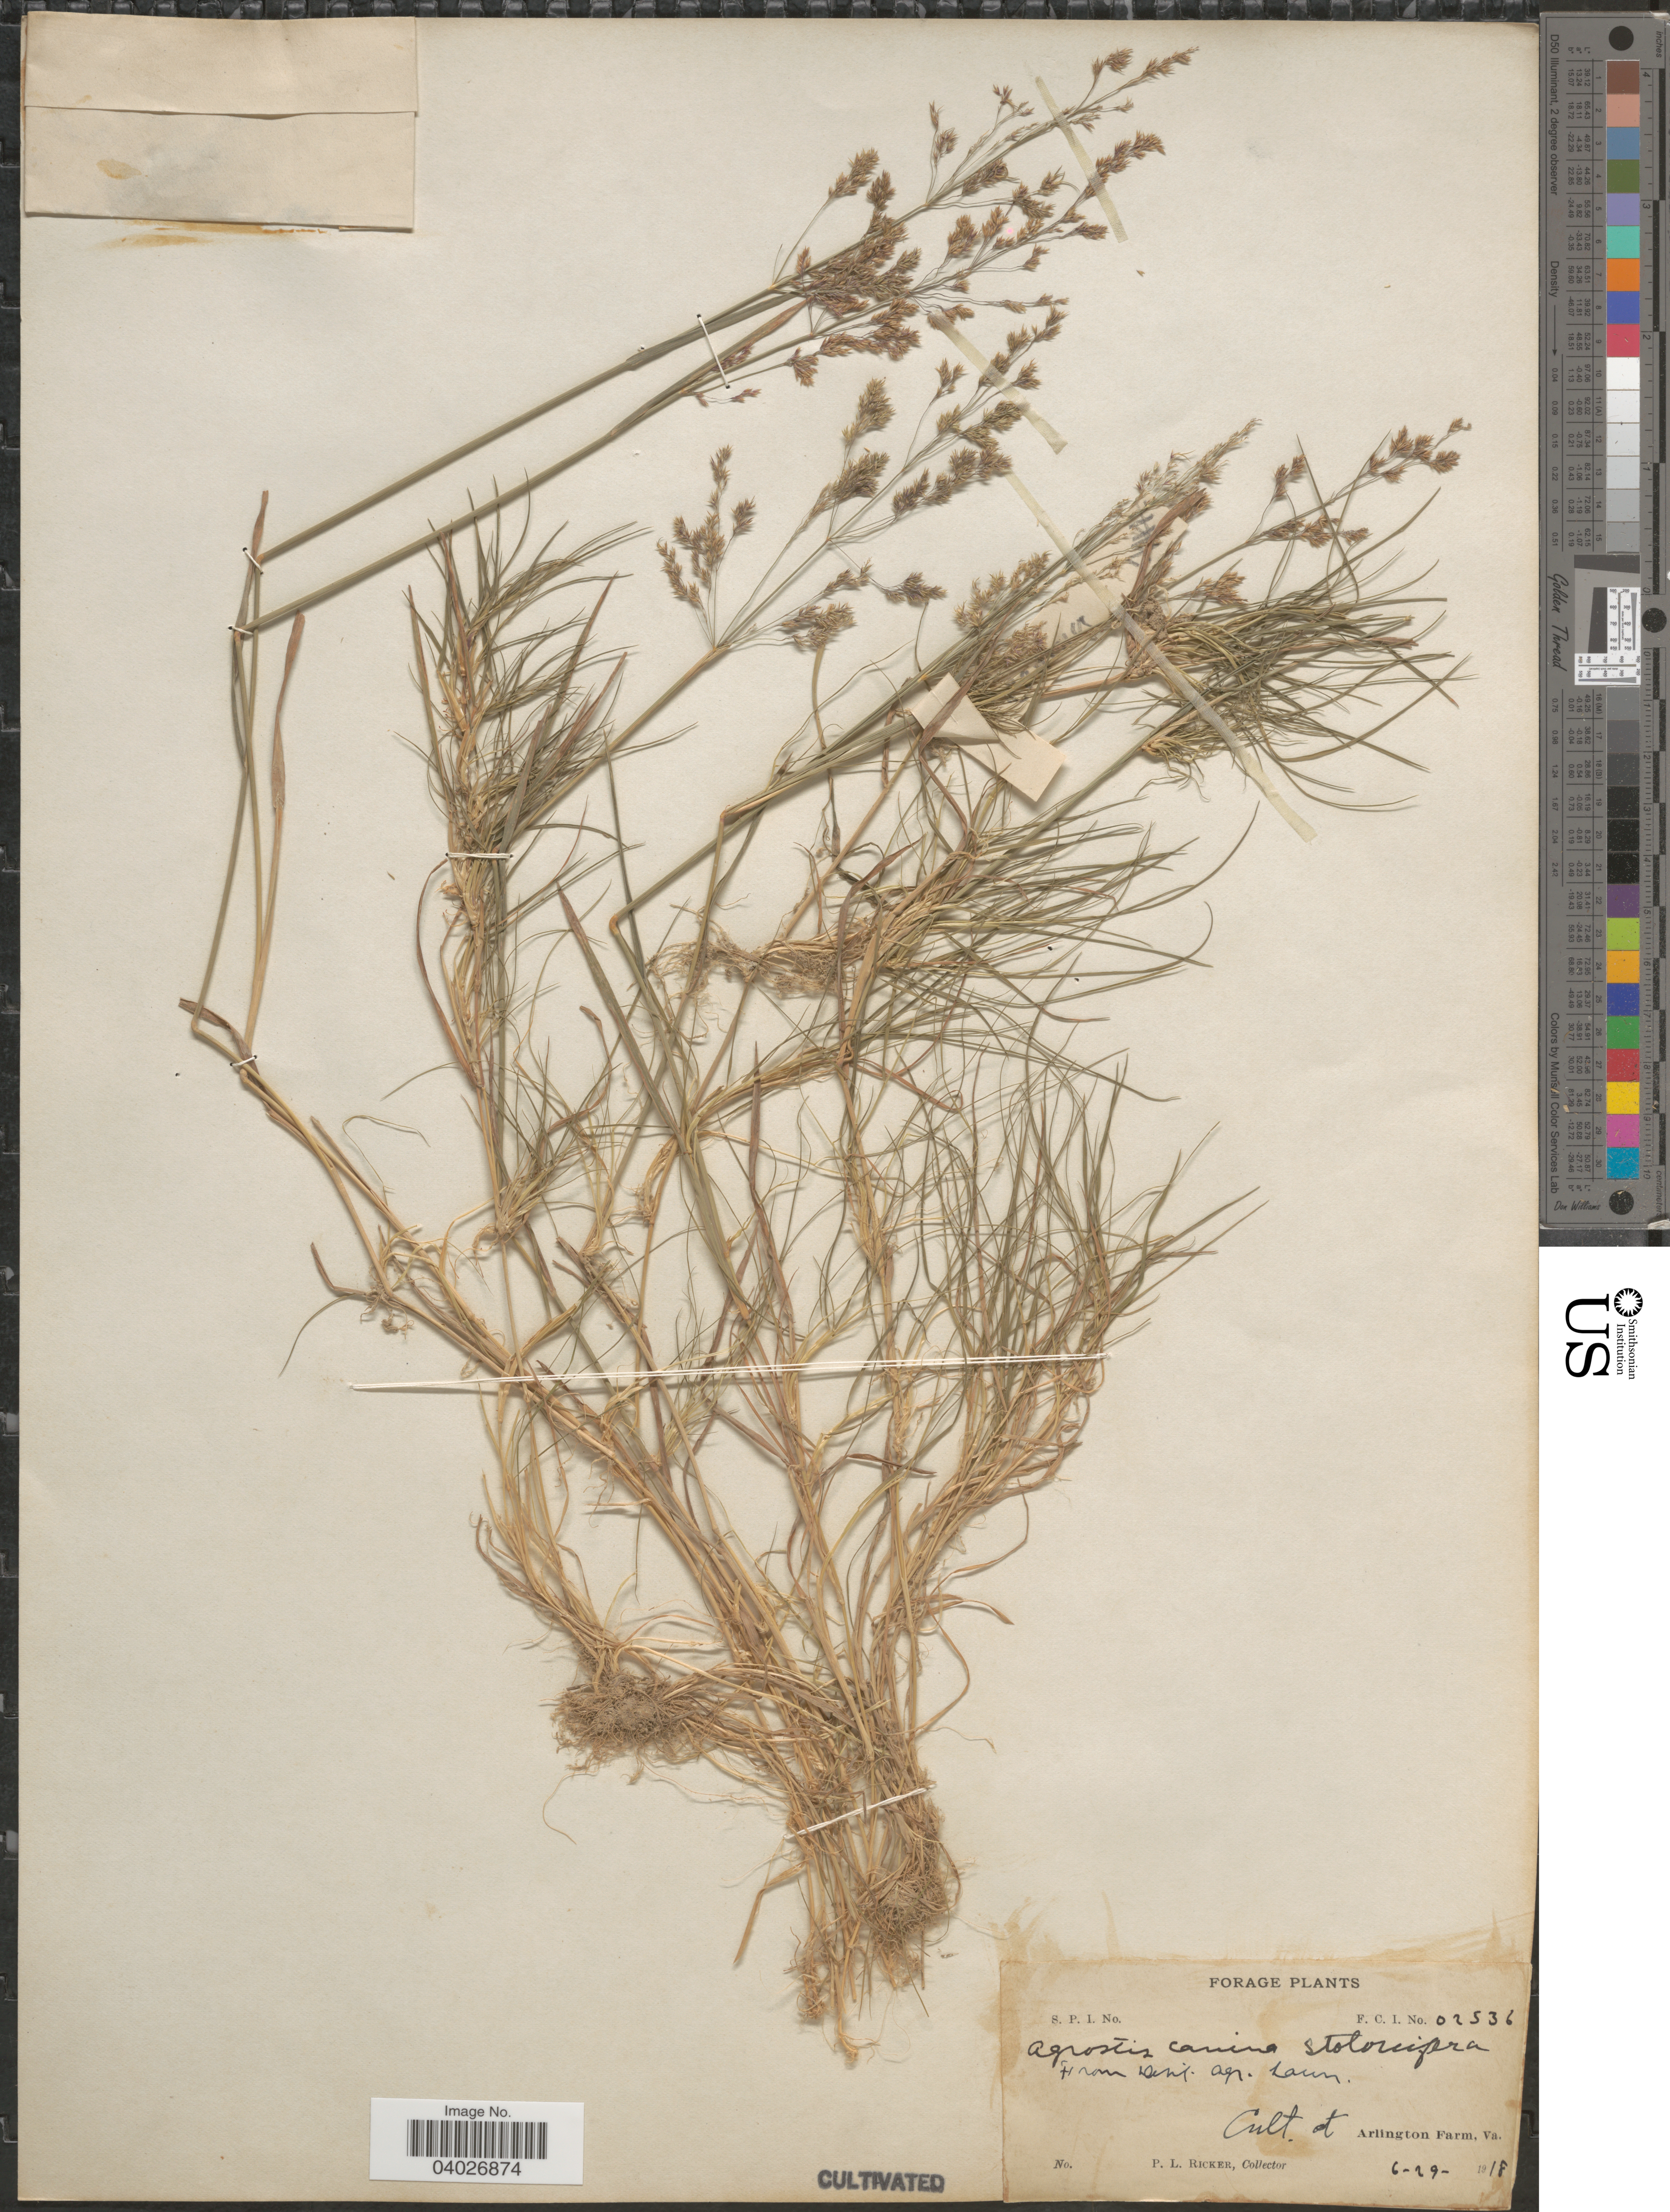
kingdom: Plantae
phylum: Tracheophyta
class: Liliopsida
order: Poales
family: Poaceae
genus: Agrostis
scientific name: Agrostis canina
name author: L.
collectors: P. Ricker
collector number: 02536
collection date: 1918-06-29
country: United States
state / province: Virginia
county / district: Arlington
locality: At Arlington Farm.